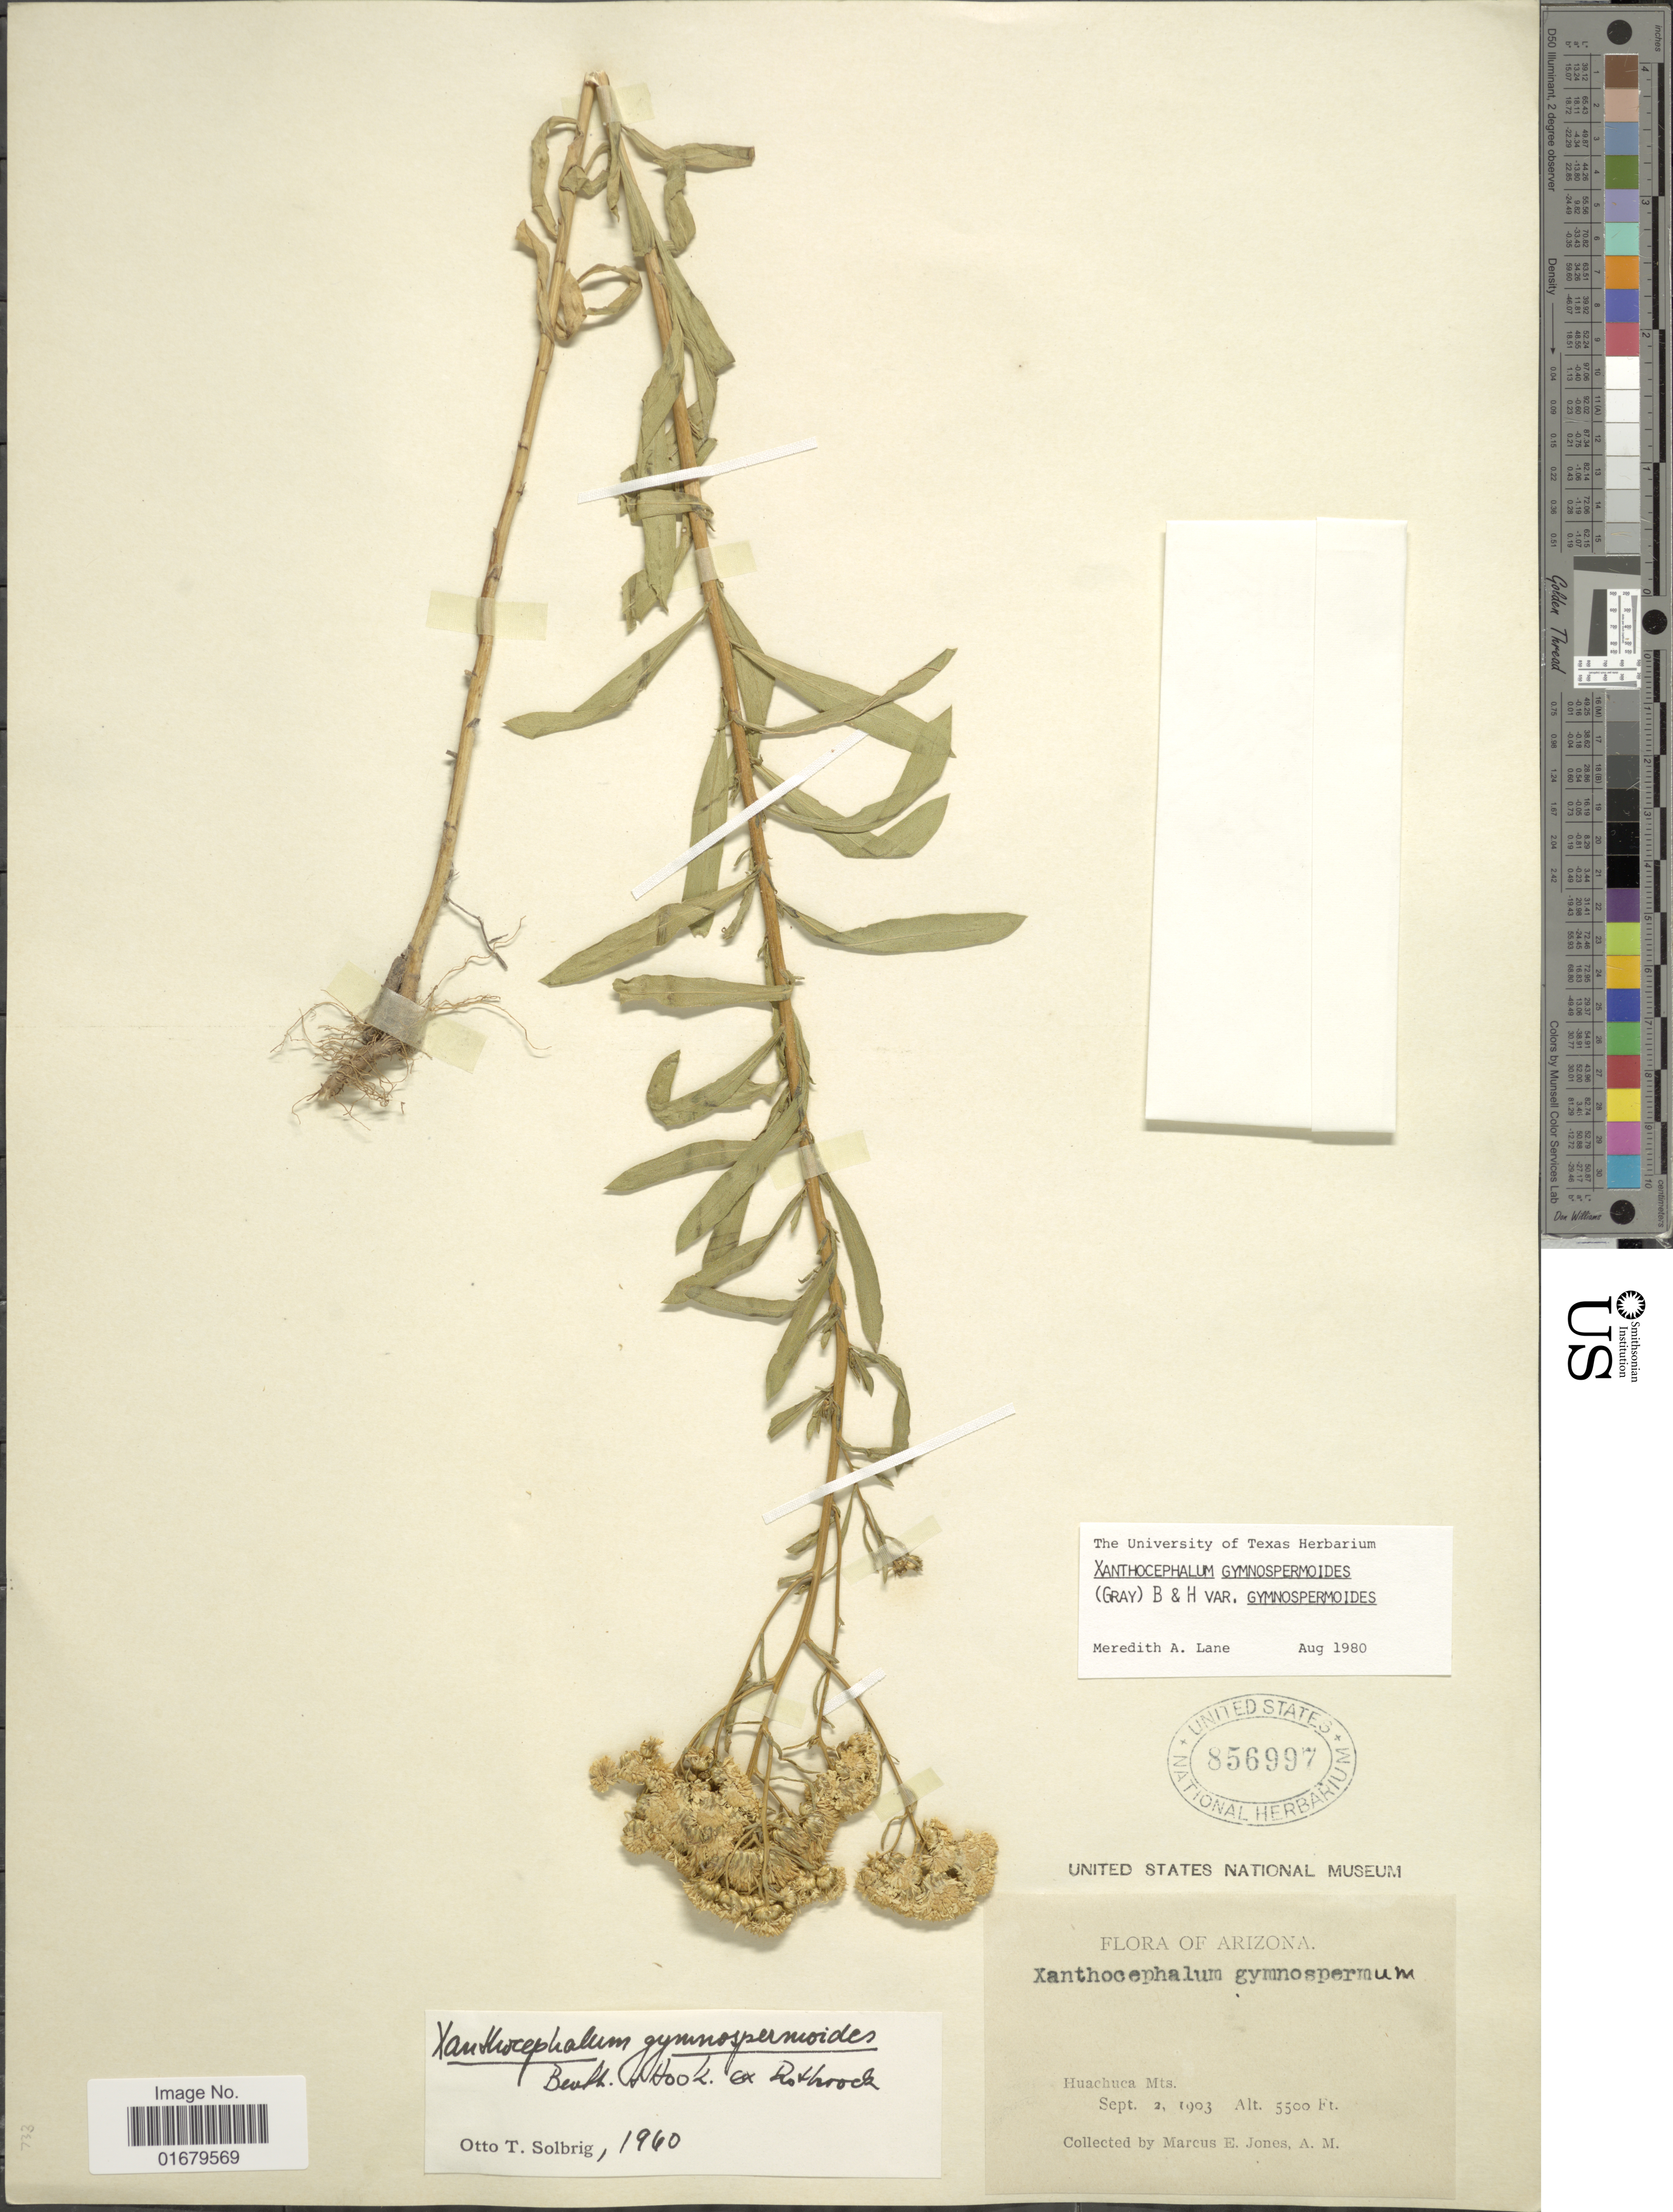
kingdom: Plantae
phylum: Tracheophyta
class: Magnoliopsida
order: Asterales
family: Asteraceae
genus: Xanthocephalum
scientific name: Xanthocephalum gymnospermoides var. gymnospermoides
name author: (A. Gray) Benth. & Hook. f.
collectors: M. E. Jones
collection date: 1903-09-02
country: United States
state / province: Arizona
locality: Huachuca Mts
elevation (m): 1676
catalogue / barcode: US 856997